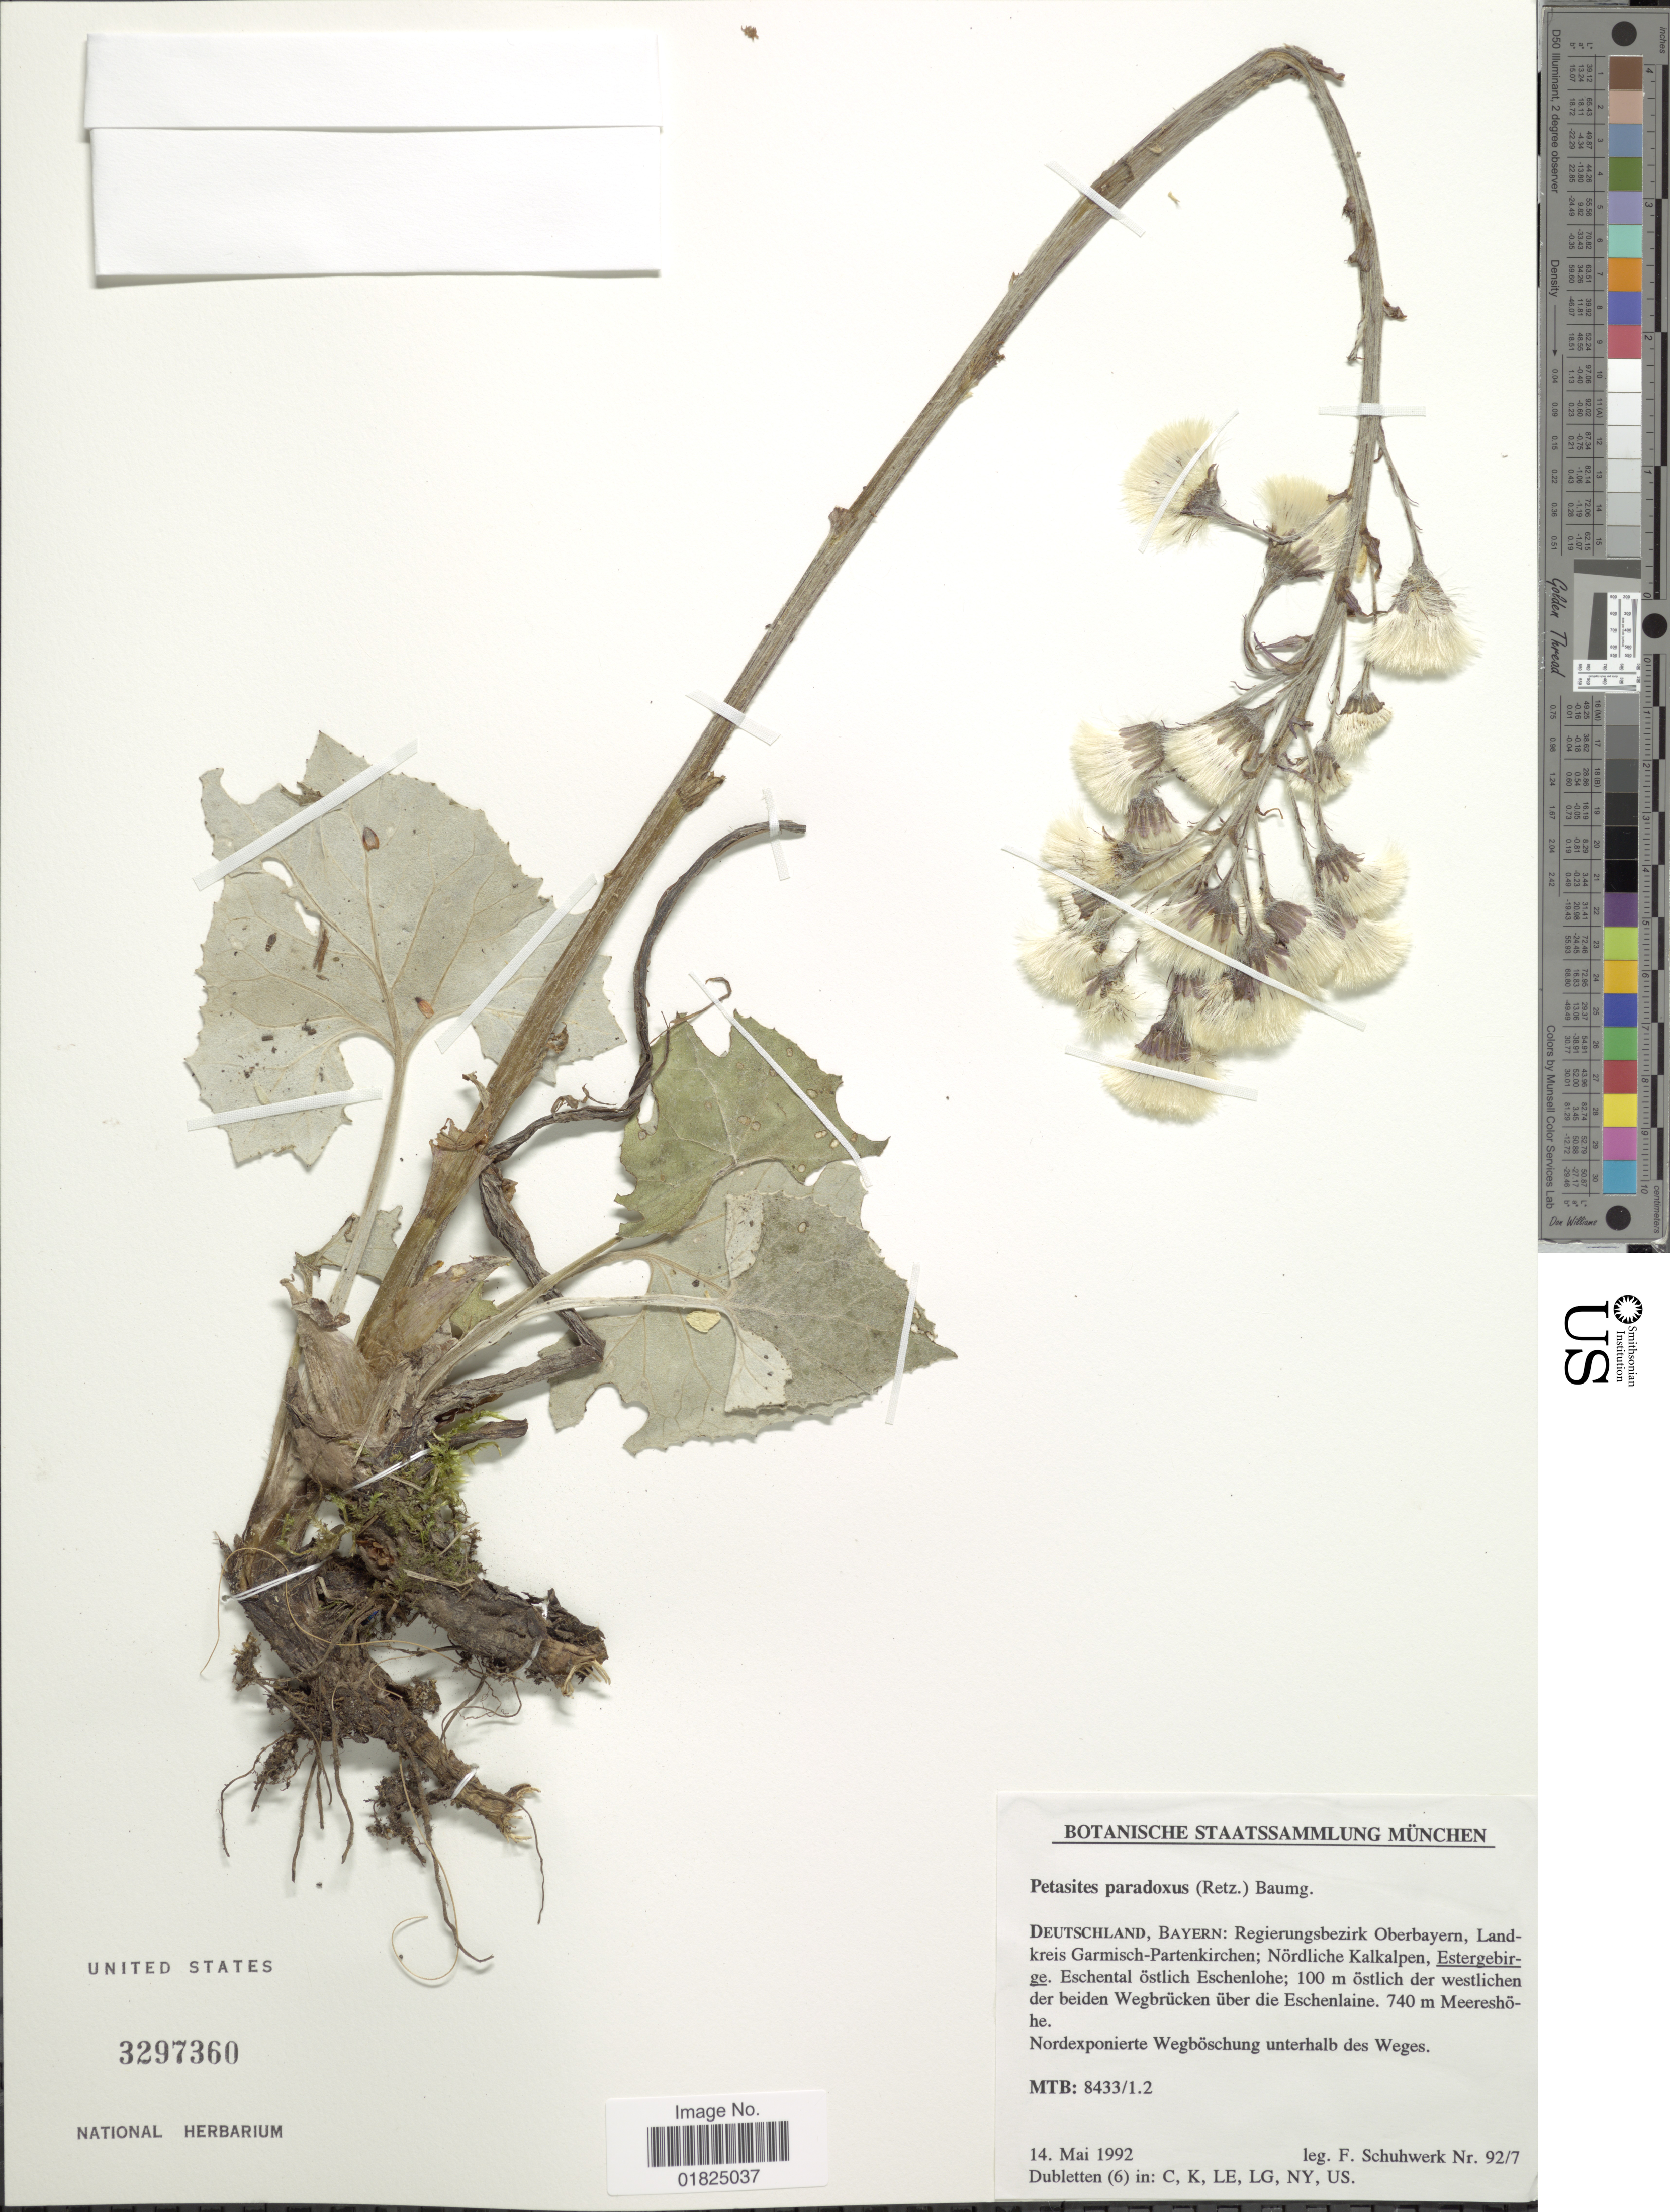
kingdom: Plantae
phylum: Tracheophyta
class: Magnoliopsida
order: Asterales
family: Asteraceae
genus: Petasites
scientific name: Petasites paradoxus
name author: (Retz.) Baumg.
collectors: Schuhwerk, F.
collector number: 92/7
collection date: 1992-05-14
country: Germany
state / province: Bayern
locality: Regierungsbezirk Oberbayern, Landkreis Garmisch-Partenkirchen; Nördliche Kalkalpen, Estergebirge. Eschental 6stlich Eschenlohe; 100 m östlich der westlichen der beiden Wegbrücken über die Eschenlaine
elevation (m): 740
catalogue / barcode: US 3297360